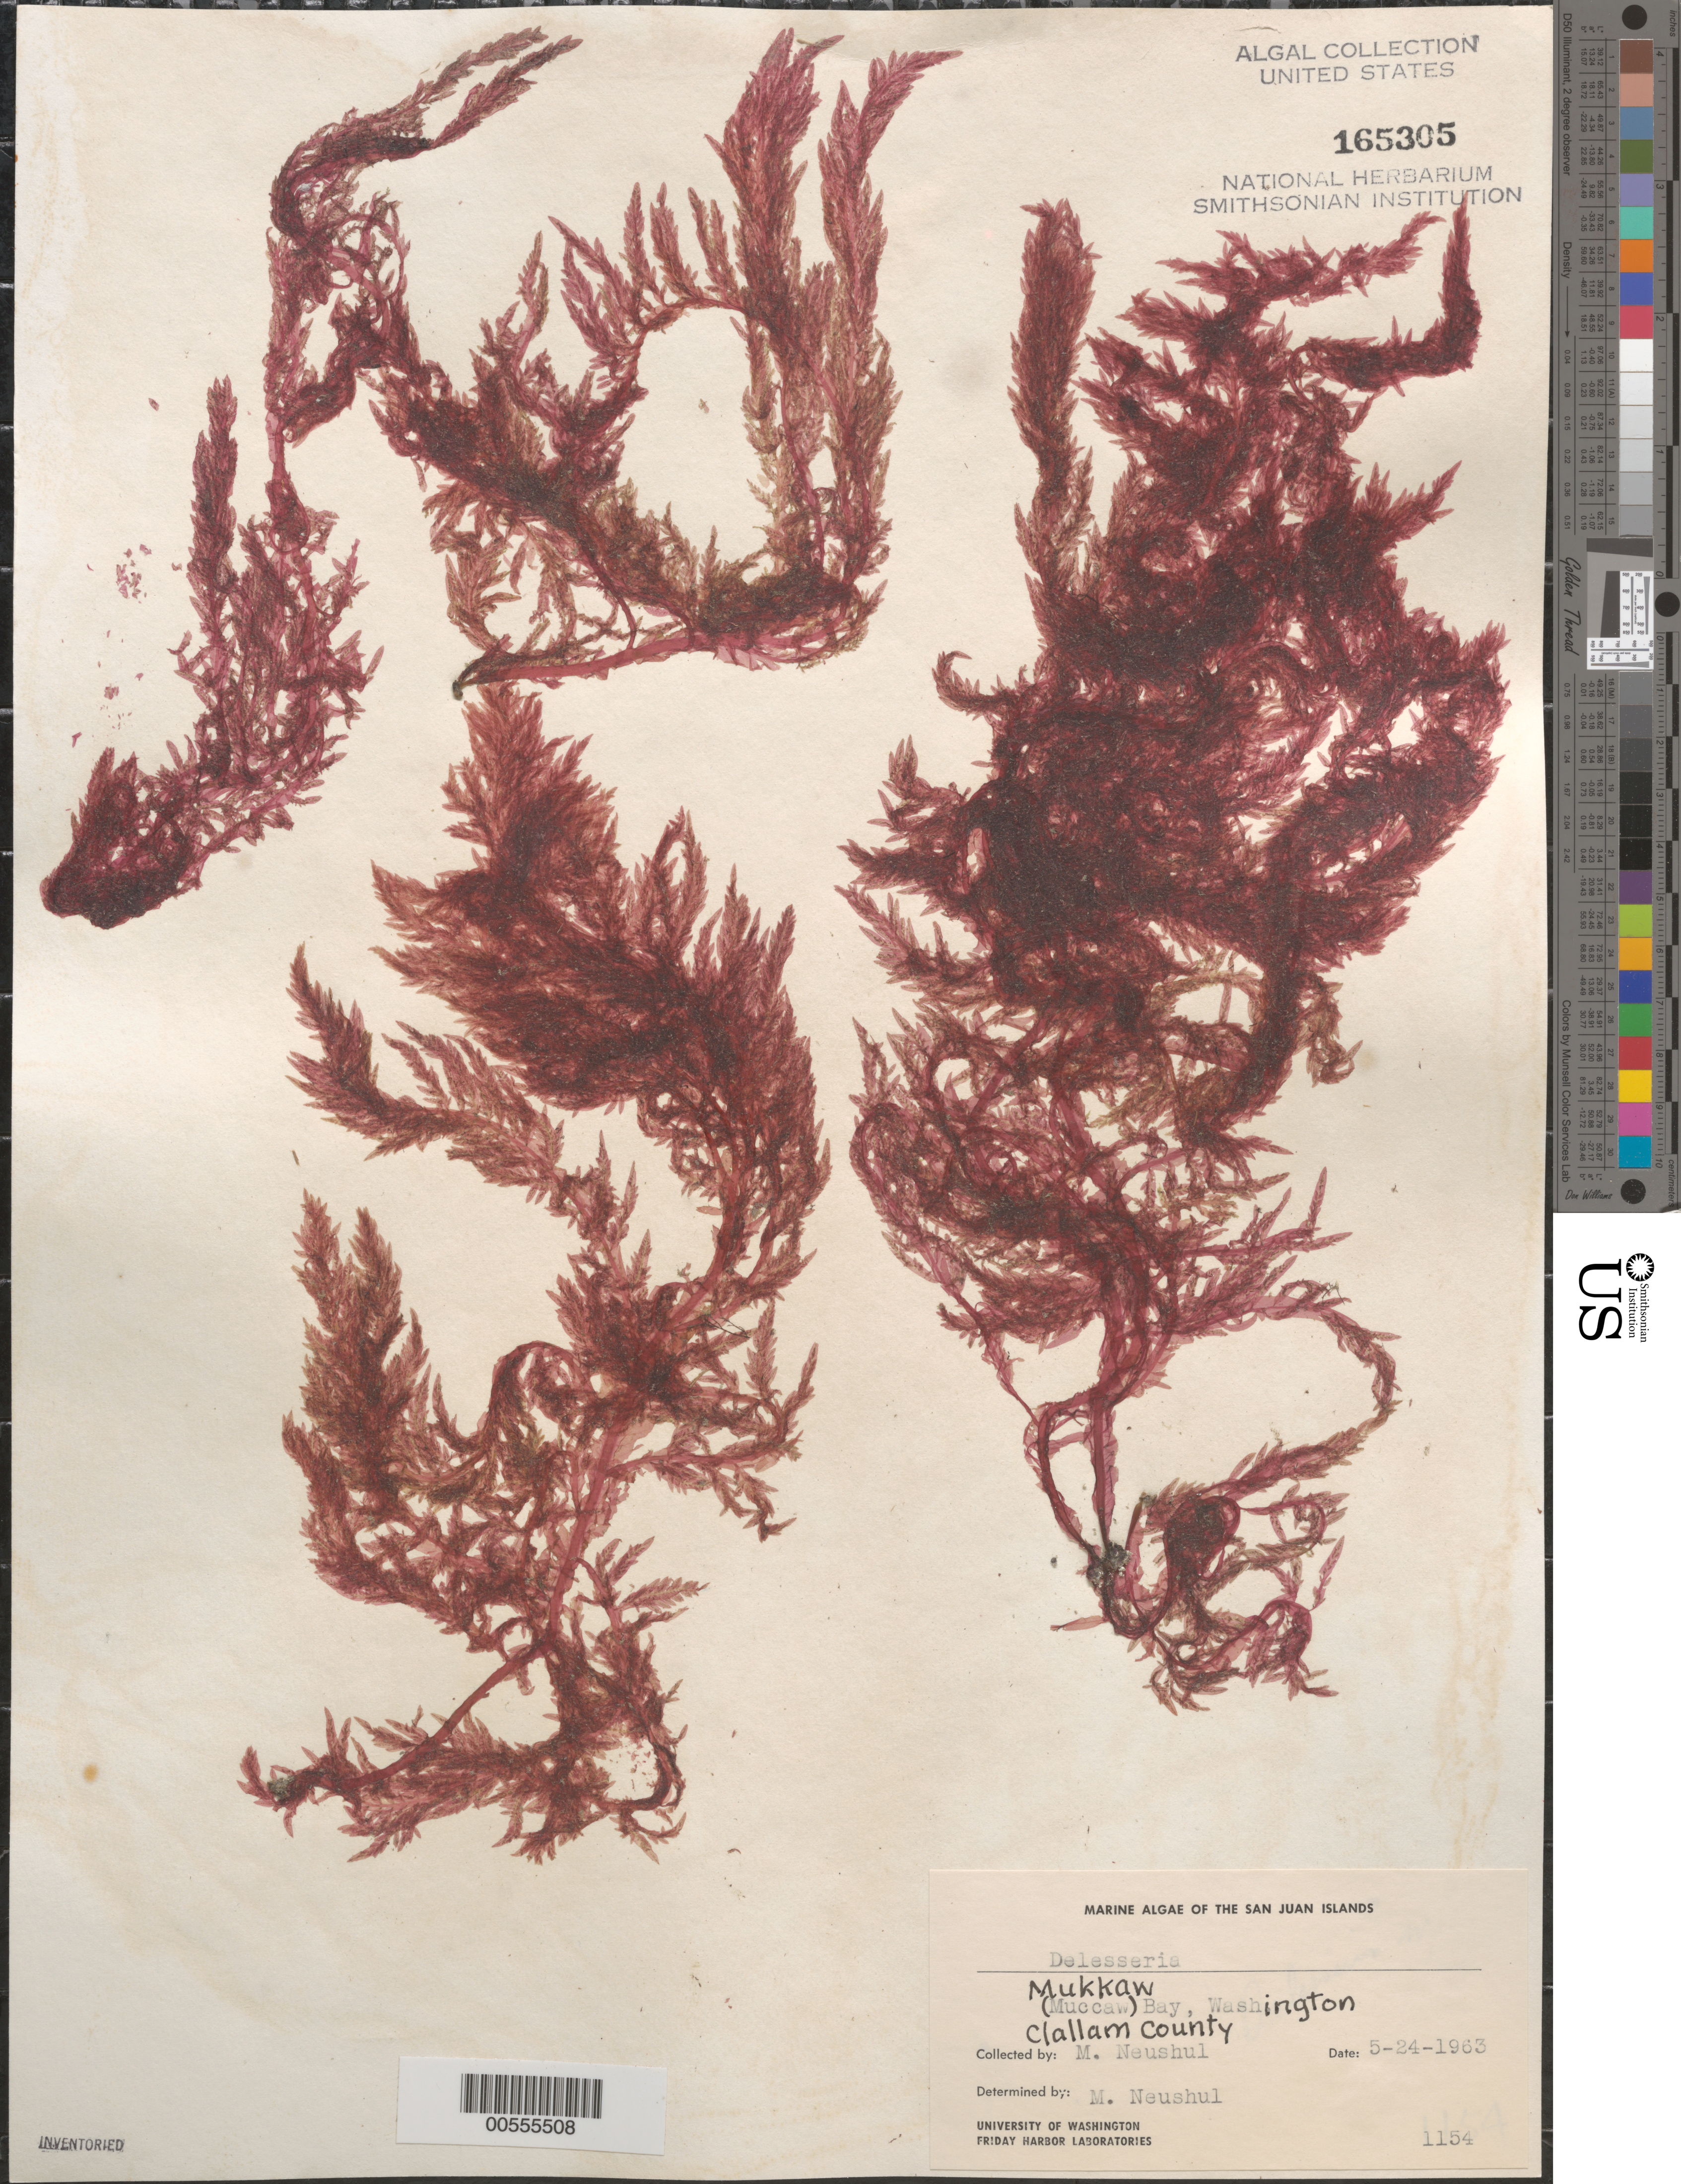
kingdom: Plantae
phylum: Rhodophyta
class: Florideophyceae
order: Ceramiales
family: Delesseriaceae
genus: Delesseria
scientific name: Delesseria sp.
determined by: Neushul, M.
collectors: M. Neushul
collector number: Neushul 1154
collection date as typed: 24 May 1963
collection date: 1963-05-24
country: United States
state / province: Washington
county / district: Clallam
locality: Mukkaw Bay (Muccaw Bay)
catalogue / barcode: US 165305